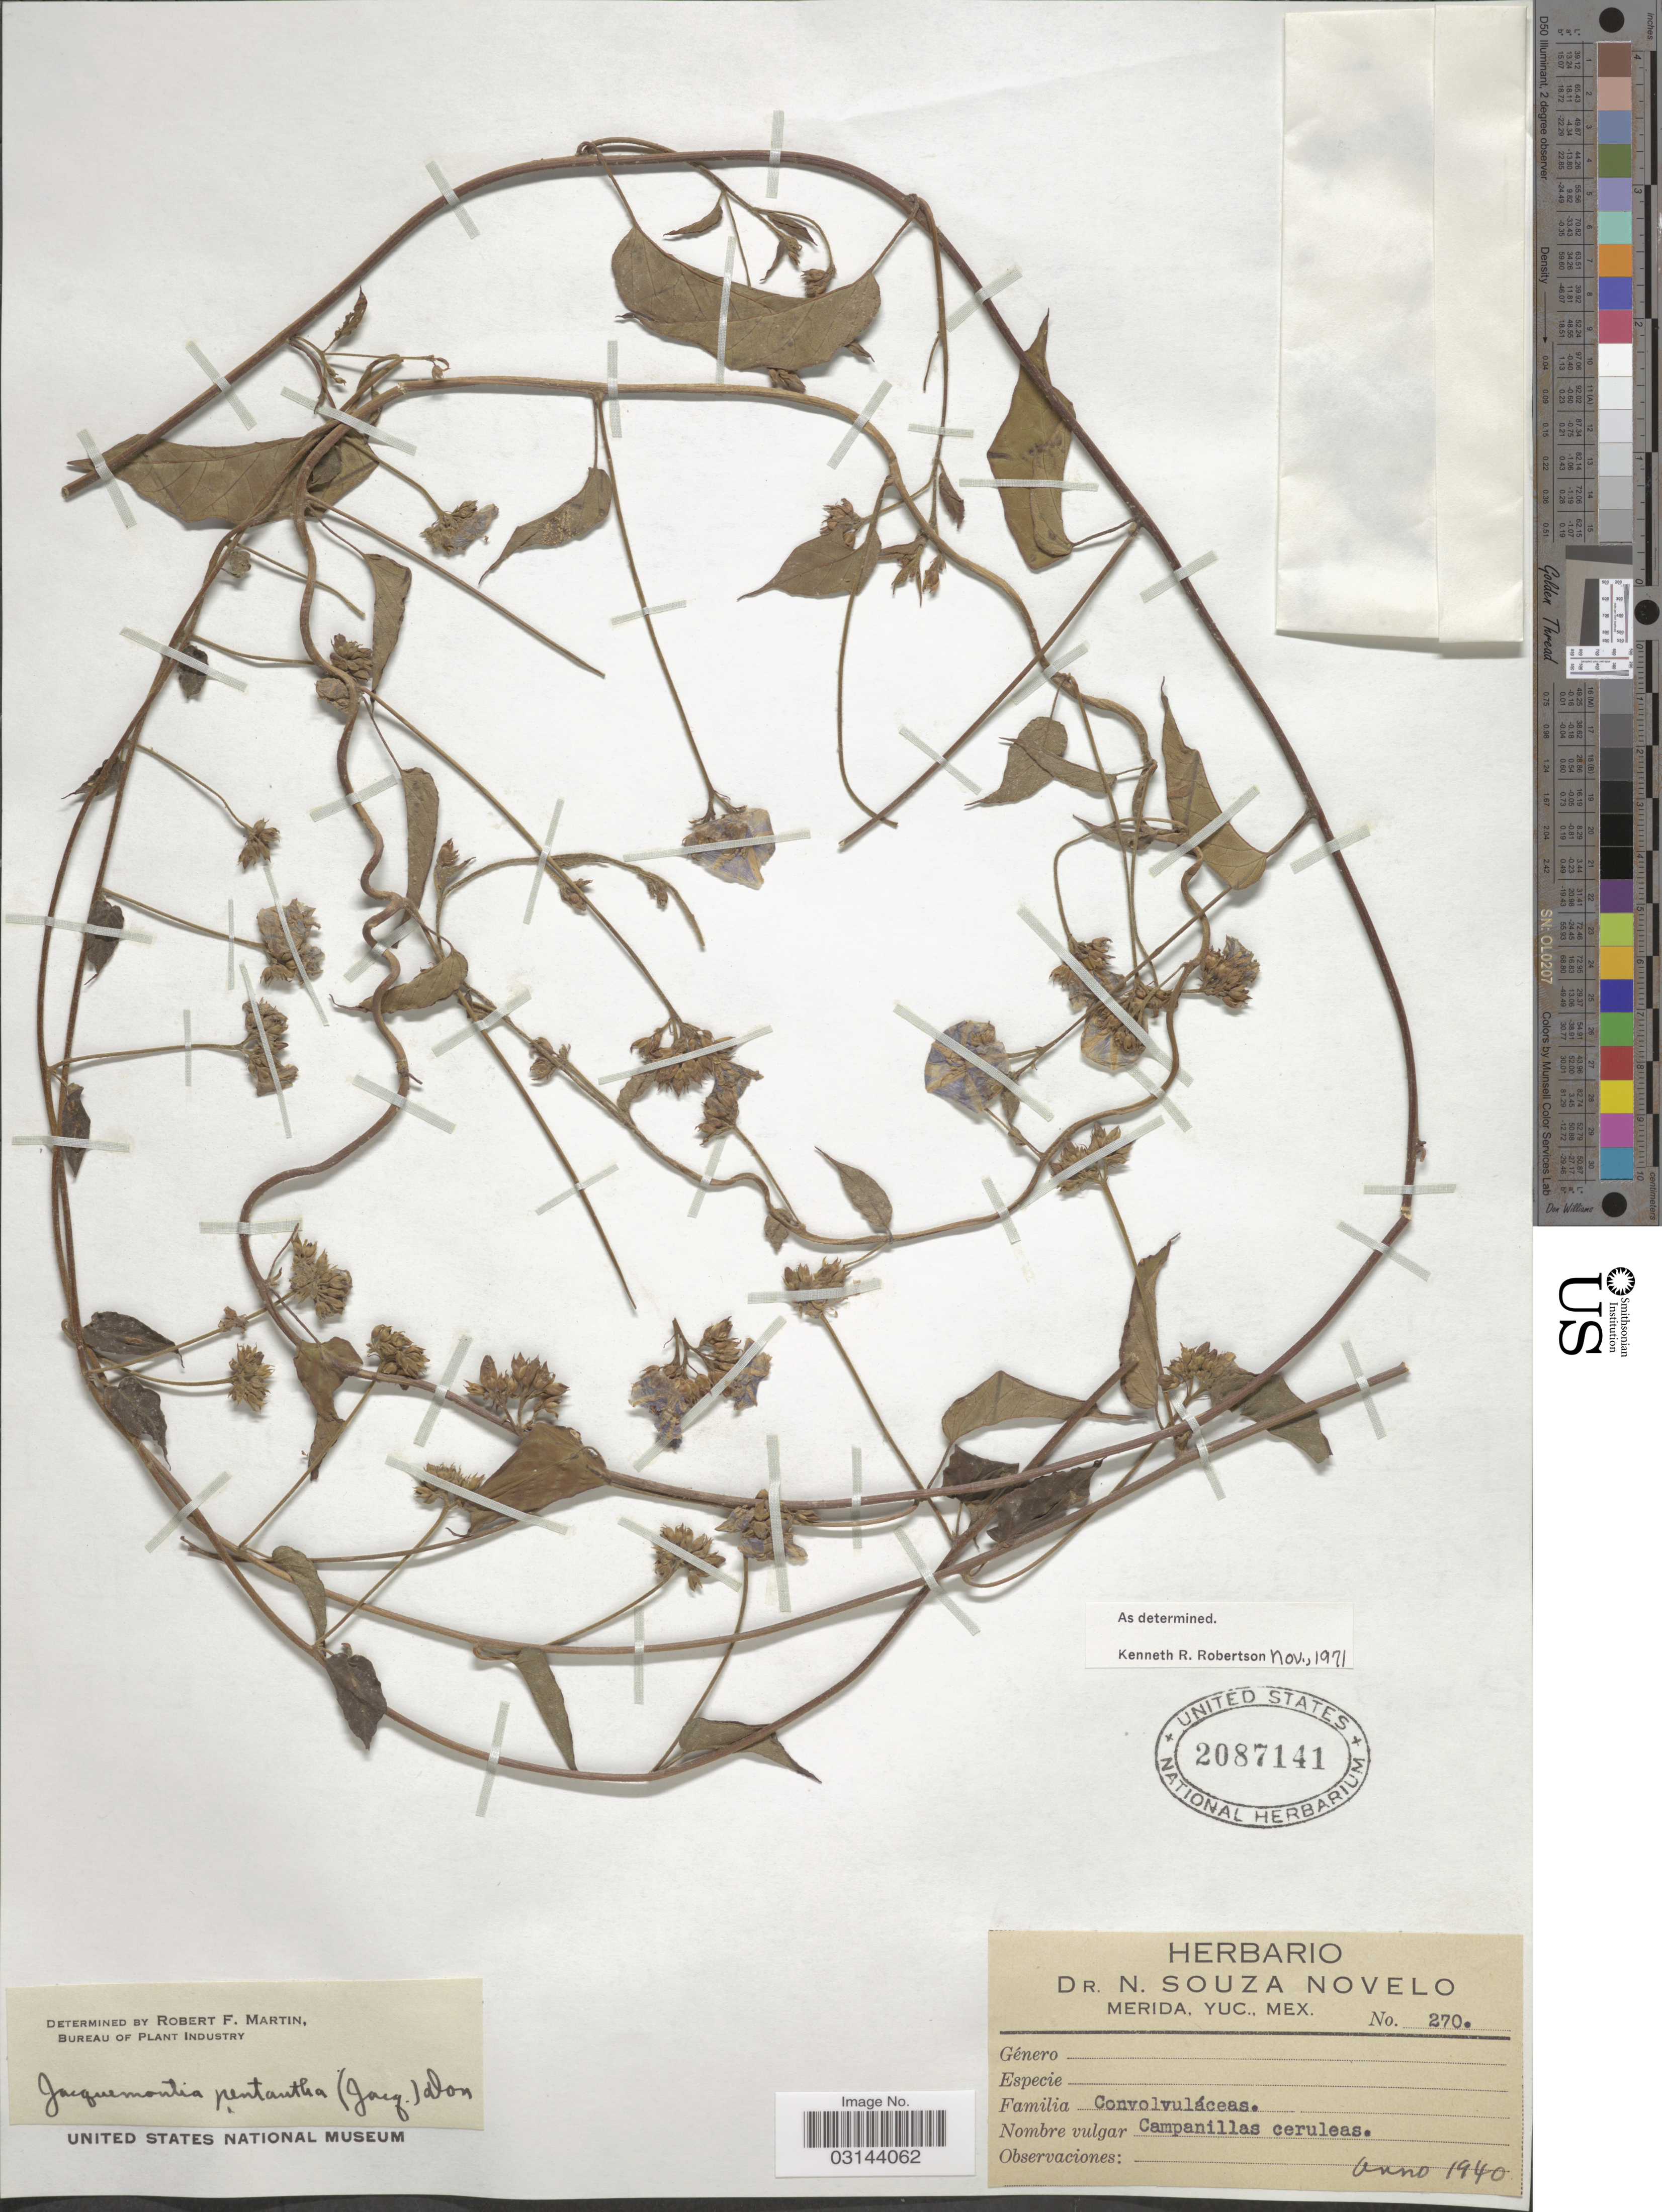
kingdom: Plantae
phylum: Tracheophyta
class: Magnoliopsida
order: Solanales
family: Convolvulaceae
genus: Jacquemontia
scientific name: Jacquemontia pentanthos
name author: (Jacq.) G. Don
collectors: ex herb. Souza Novelo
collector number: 270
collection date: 1940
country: Mexico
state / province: Yucatán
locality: Merida, Yuc., Mex.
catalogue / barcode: US 2087141